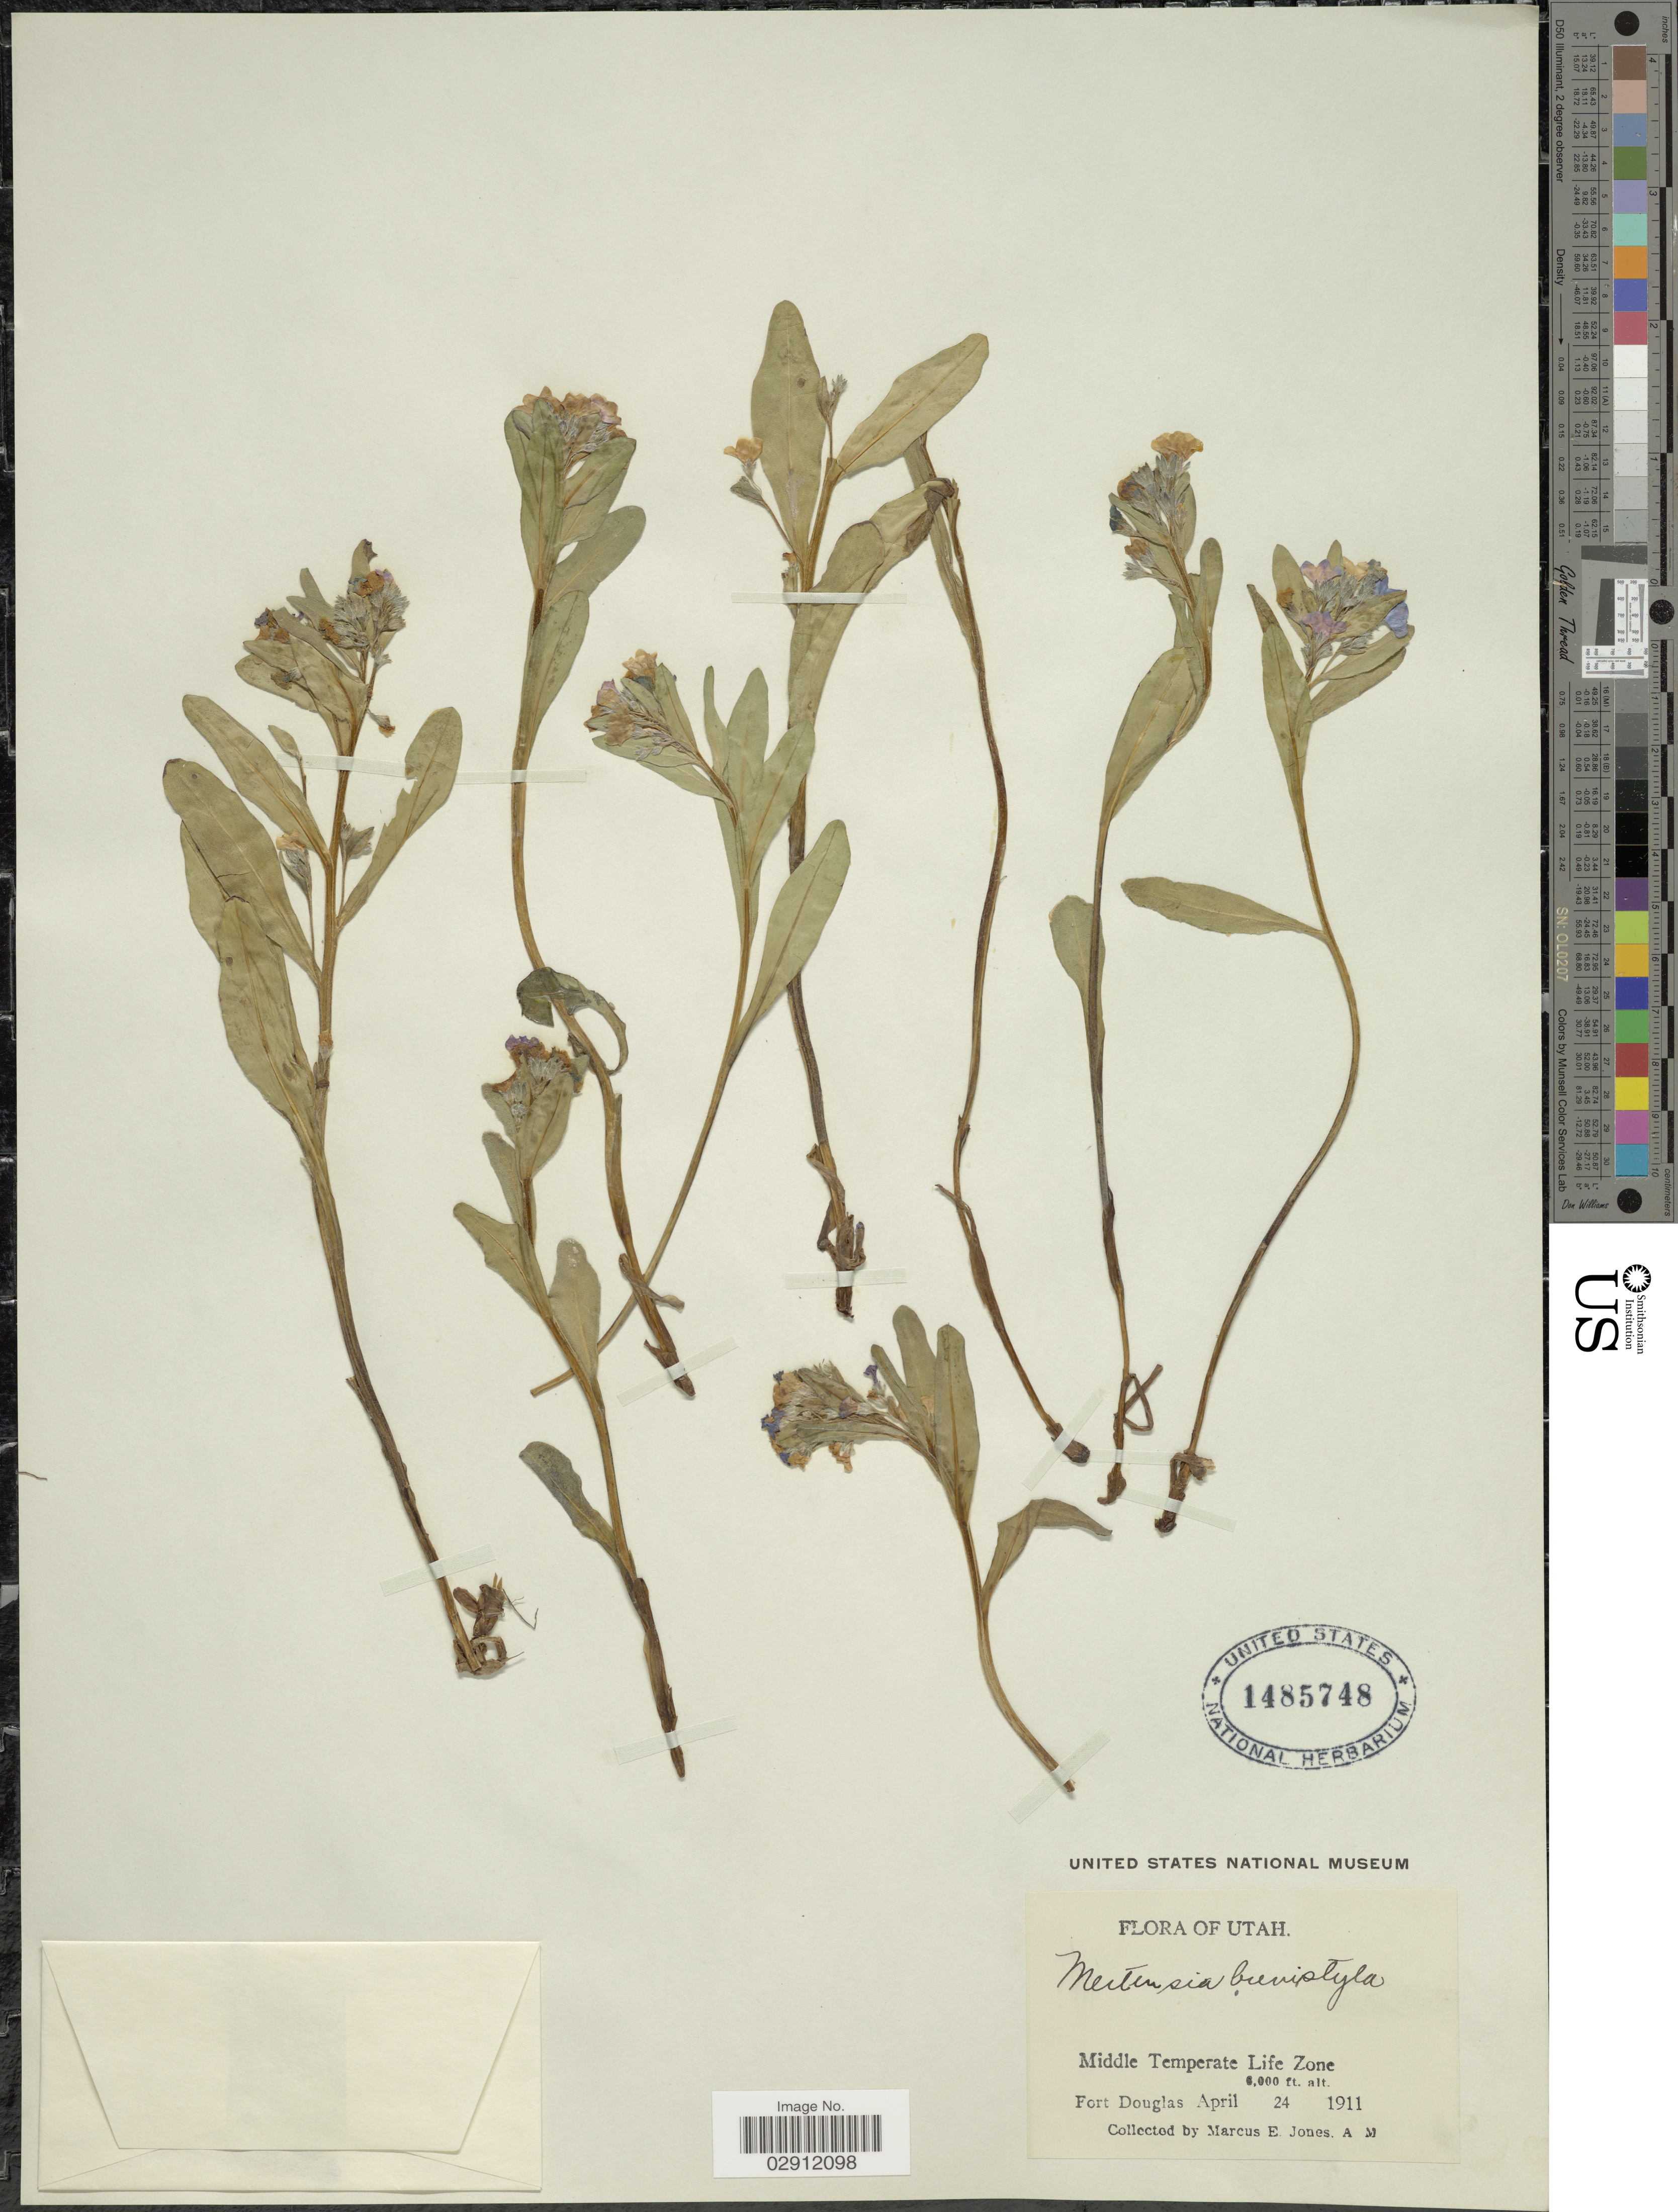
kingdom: Plantae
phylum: Tracheophyta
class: Magnoliopsida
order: Boraginales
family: Boraginaceae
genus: Mertensia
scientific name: Mertensia brevistyla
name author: S. Watson in C. King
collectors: M. E. Jones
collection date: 1911-04-24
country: United States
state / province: Utah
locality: Middle Temperate Life Zone. Fort Douglas.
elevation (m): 1829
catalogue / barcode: US 1485748